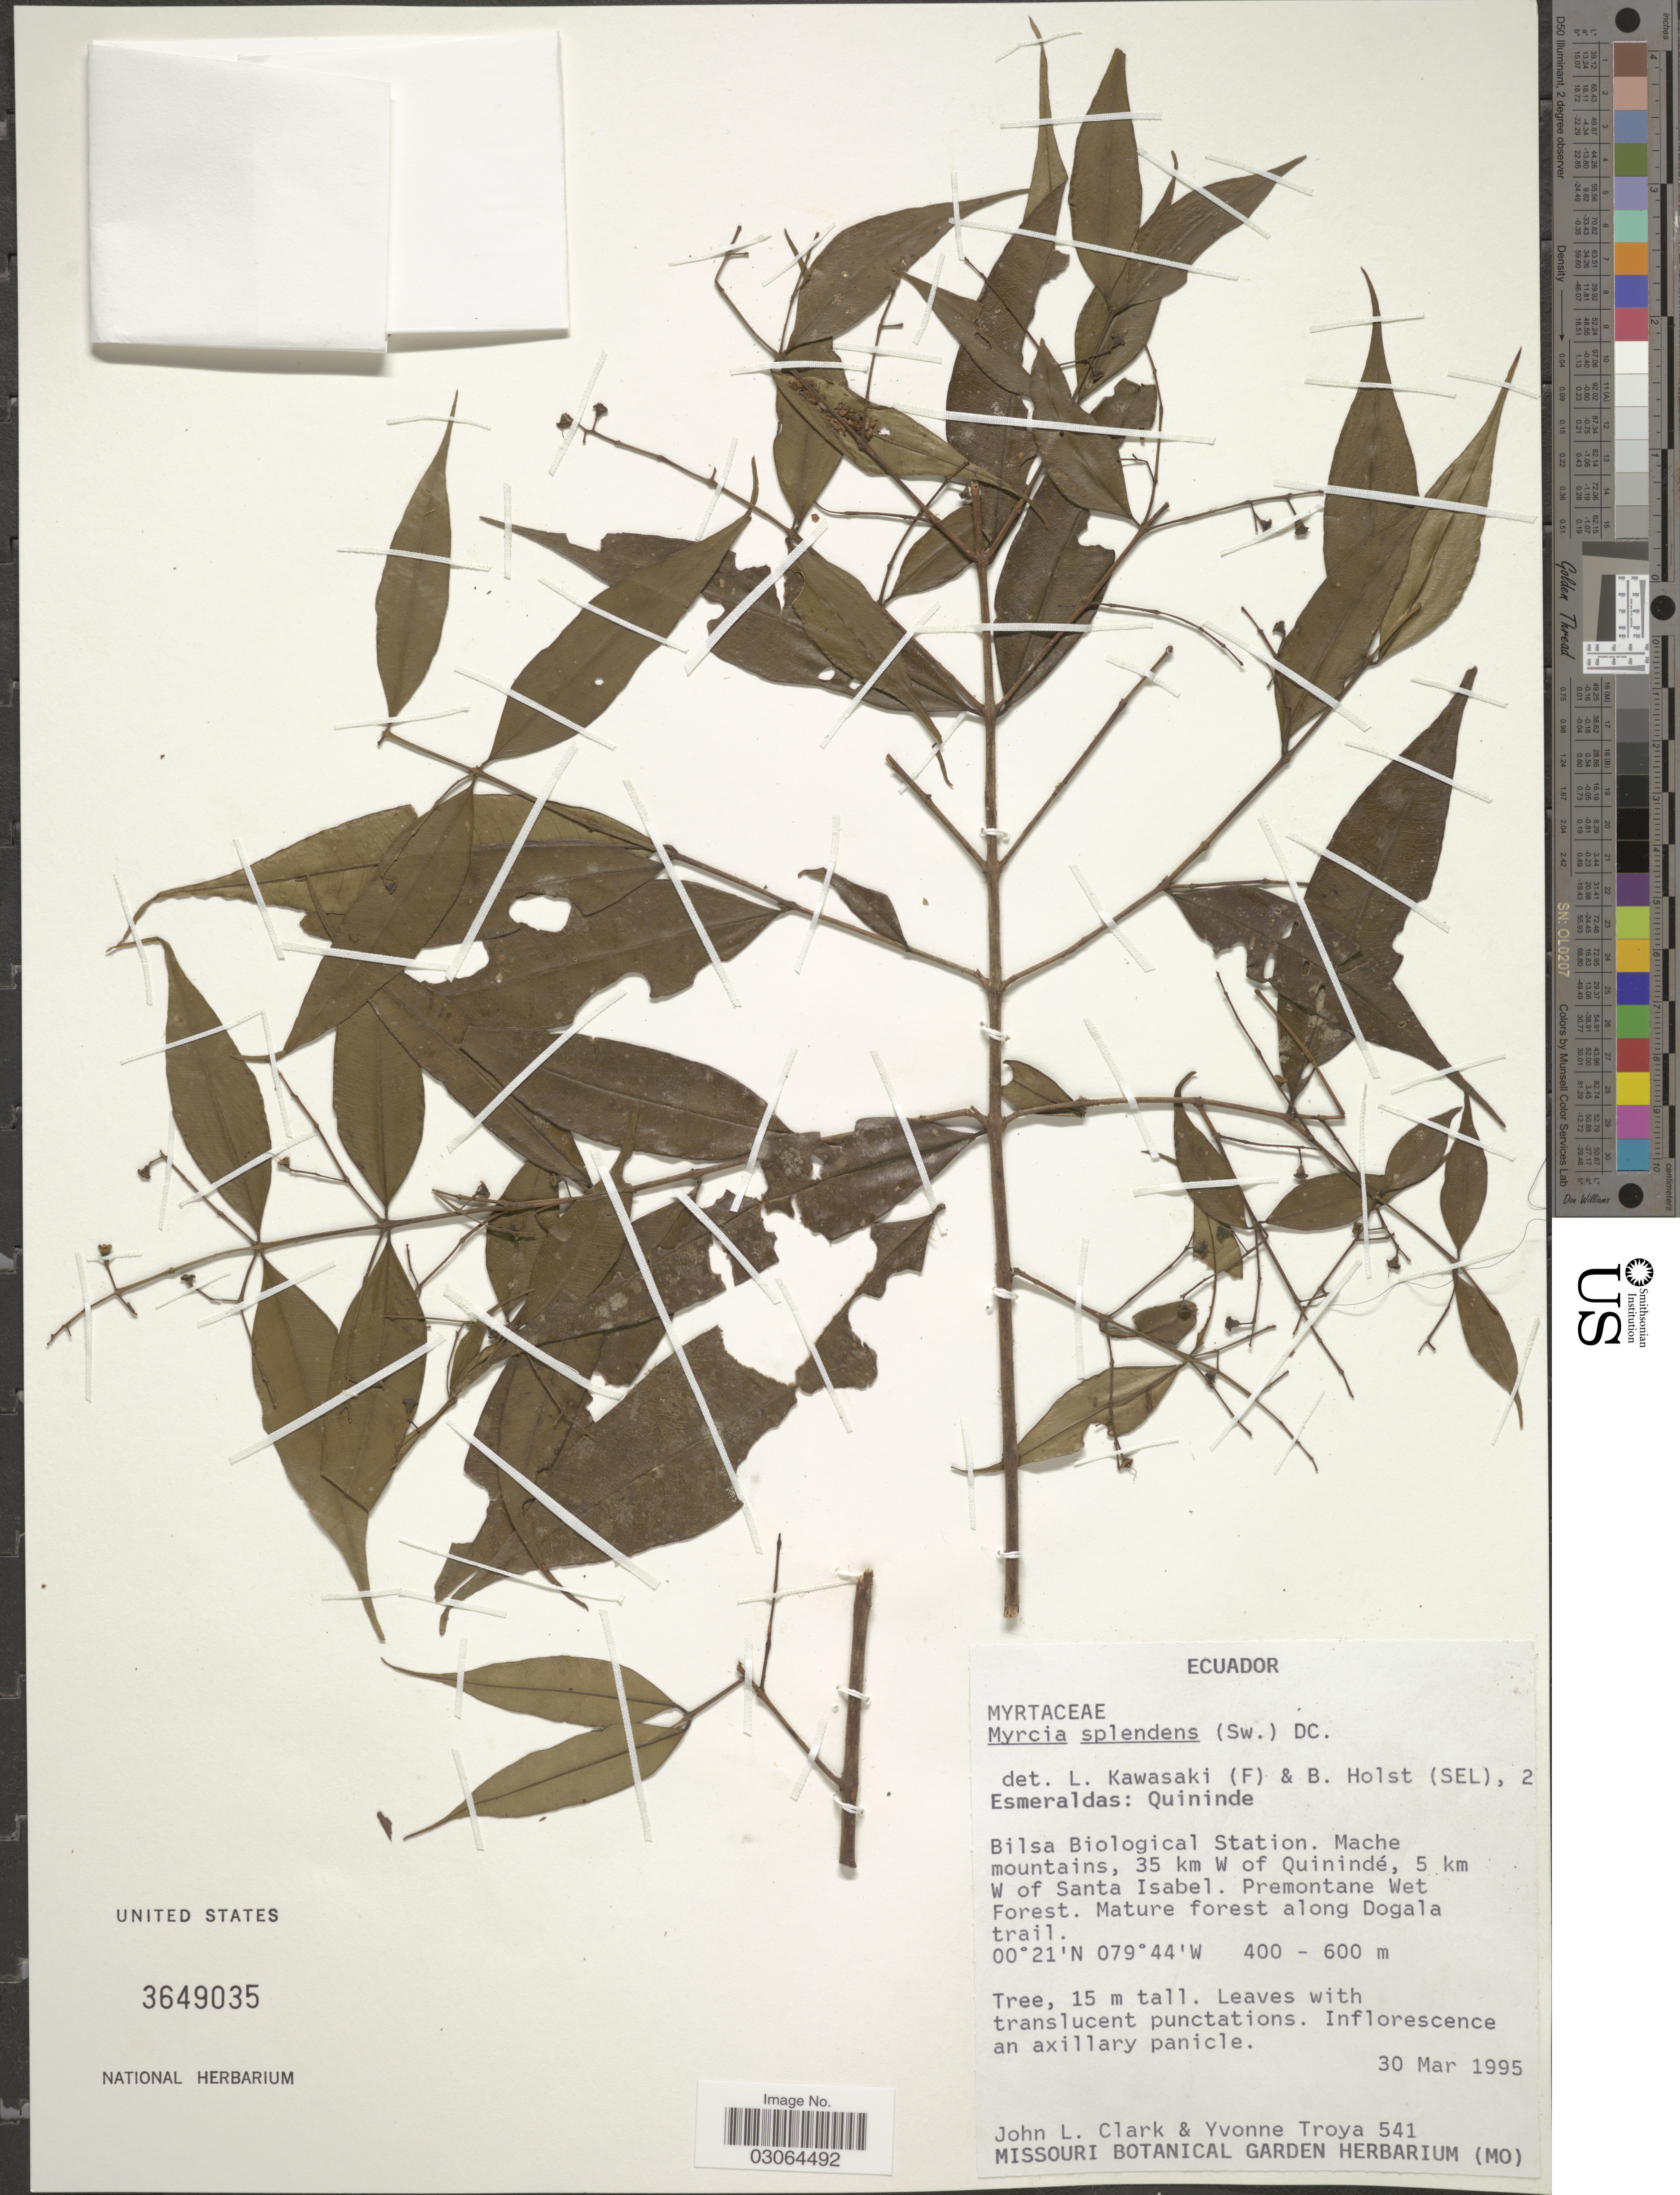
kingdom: Plantae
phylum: Tracheophyta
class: Magnoliopsida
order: Myrtales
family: Myrtaceae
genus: Myrcia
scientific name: Myrcia splendens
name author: (Sw.) DC.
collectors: J. L. Clark & Y. Troya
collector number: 541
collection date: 1995-03-30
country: Ecuador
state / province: Esmeraldas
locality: Quininde, Bilsa Biological Station. Mache mountains, 35 km W of Quinindé, 5 km W of Santa Isabel. Premontane Wet Forest. Mature forest along Dogala trail.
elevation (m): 400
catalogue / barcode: US 3649035